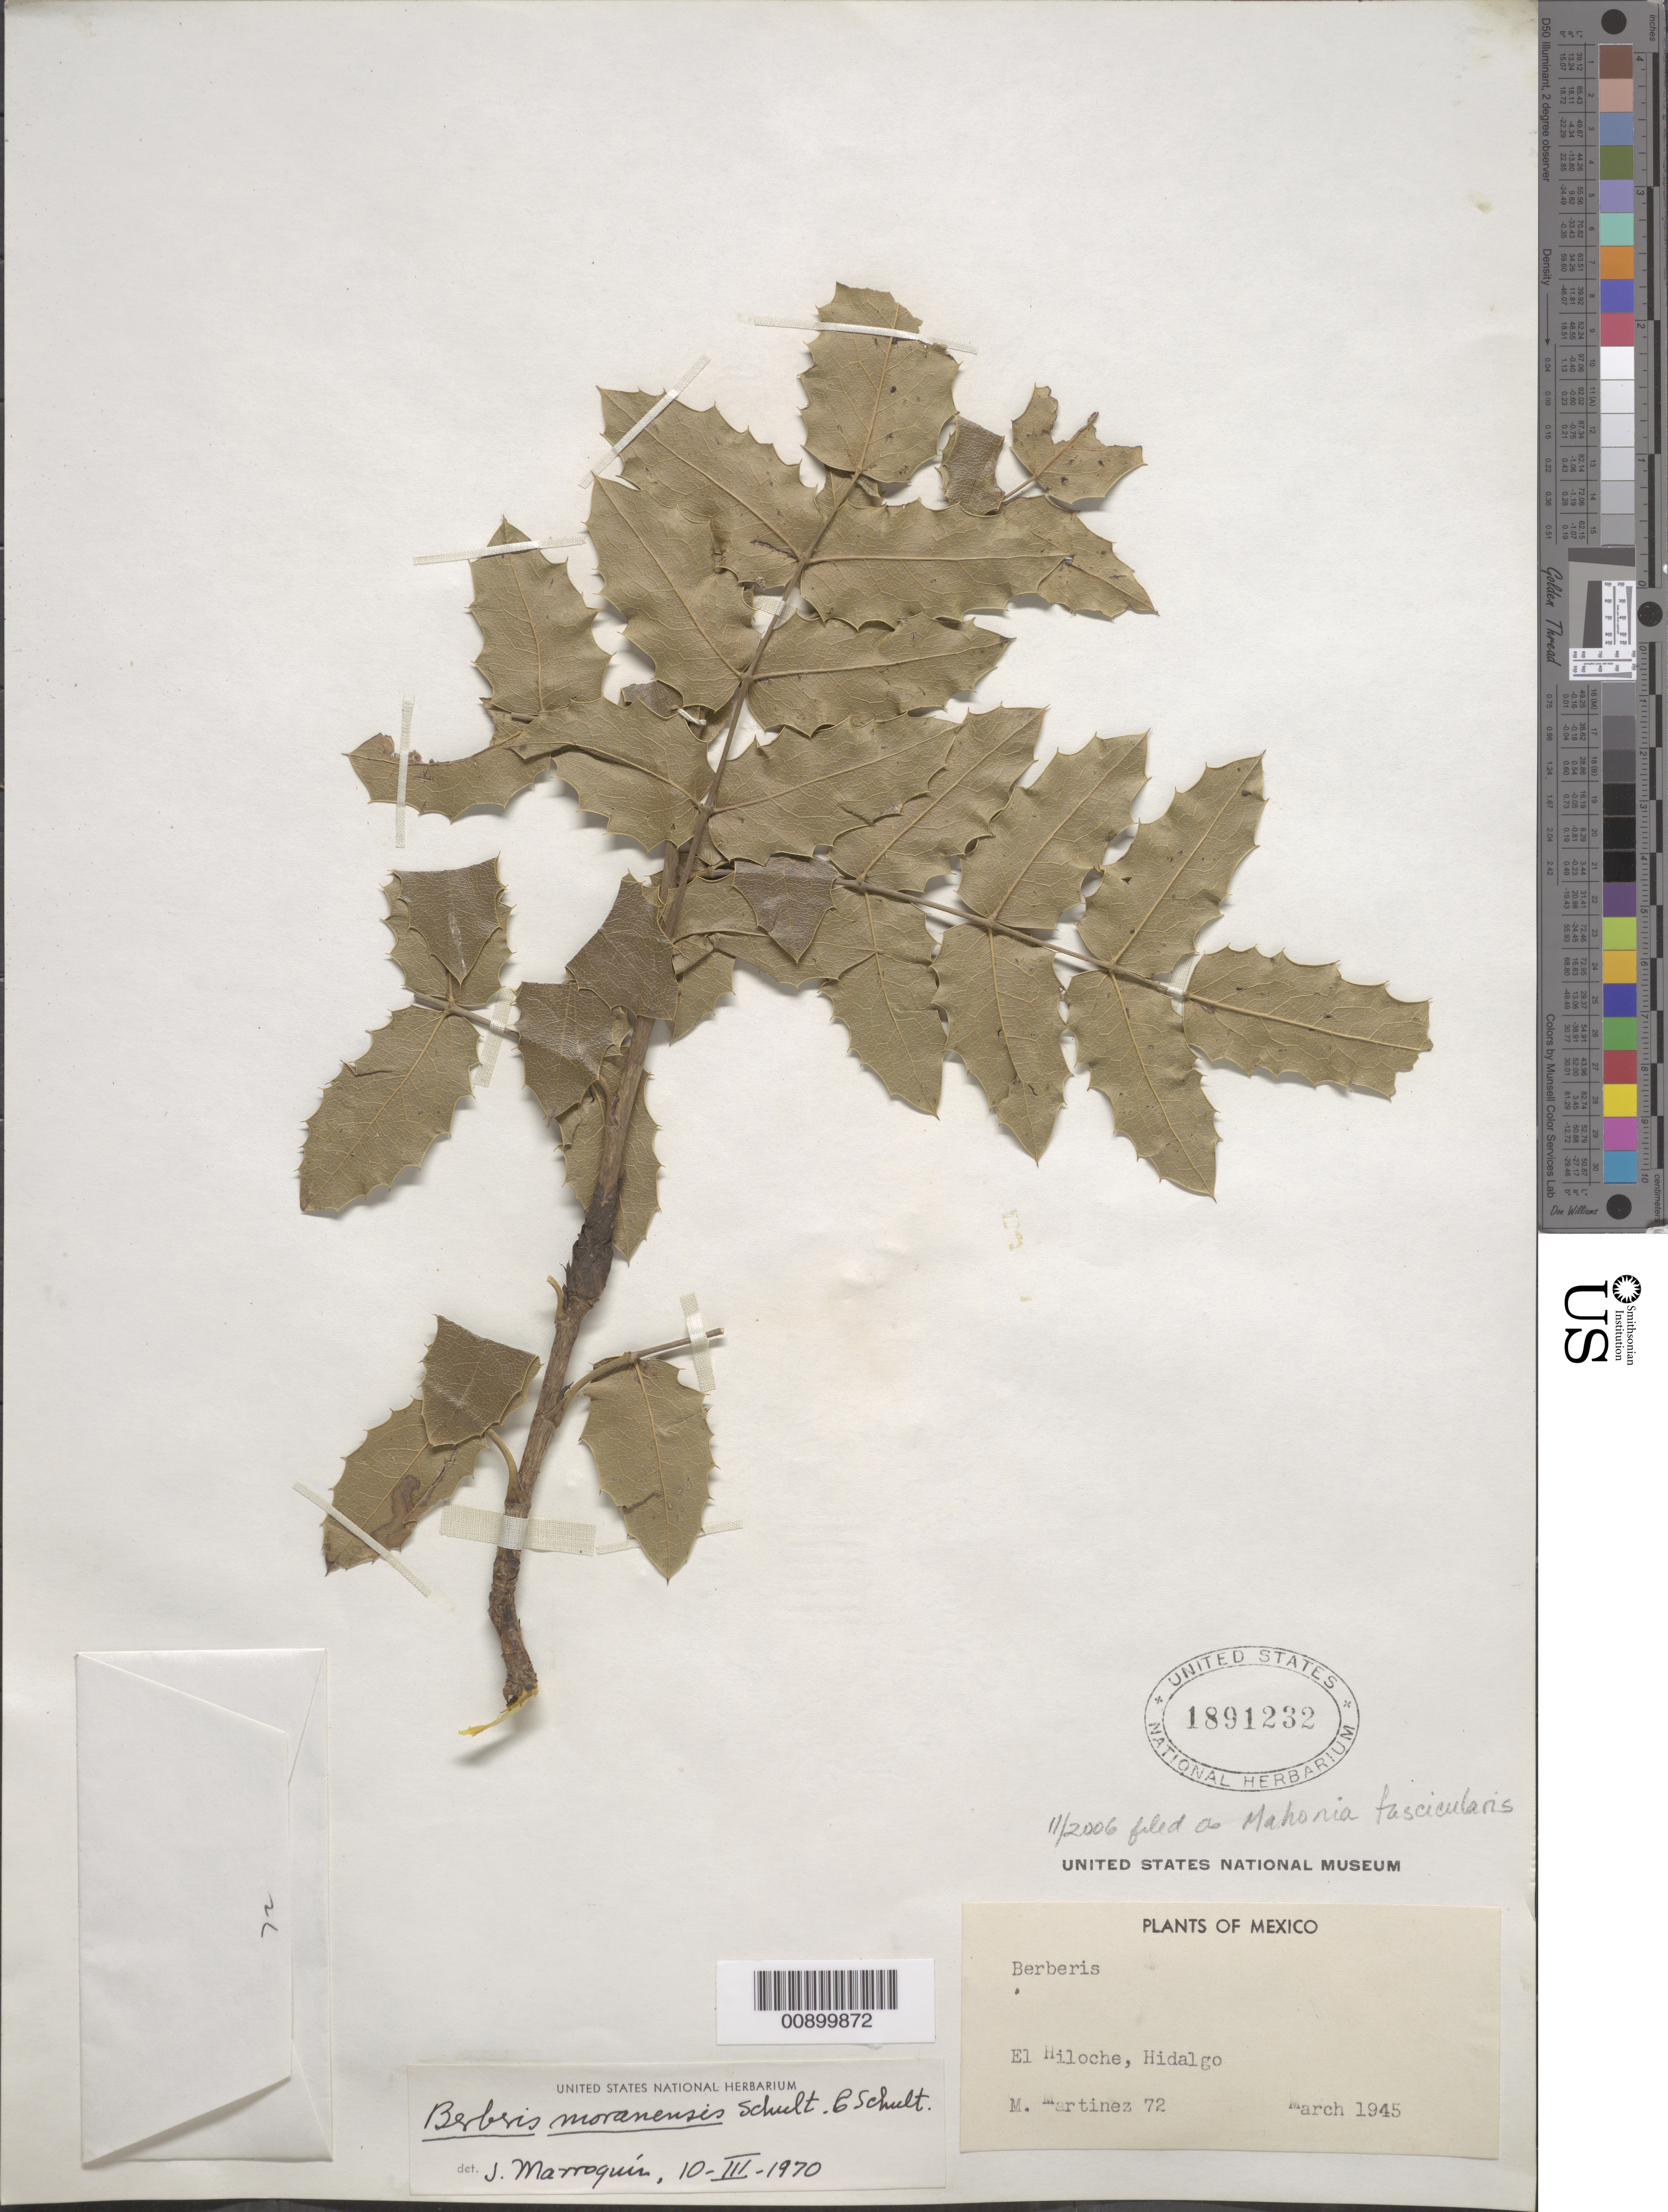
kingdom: Plantae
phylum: Tracheophyta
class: Magnoliopsida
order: Ranunculales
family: Berberidaceae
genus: Mahonia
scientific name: Mahonia fascicularis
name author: DC.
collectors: M. Martinez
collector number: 72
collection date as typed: Mar 1945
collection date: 1945-03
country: Mexico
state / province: Hidalgo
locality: El Hiloche, Hidalgo.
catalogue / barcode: US 1891232